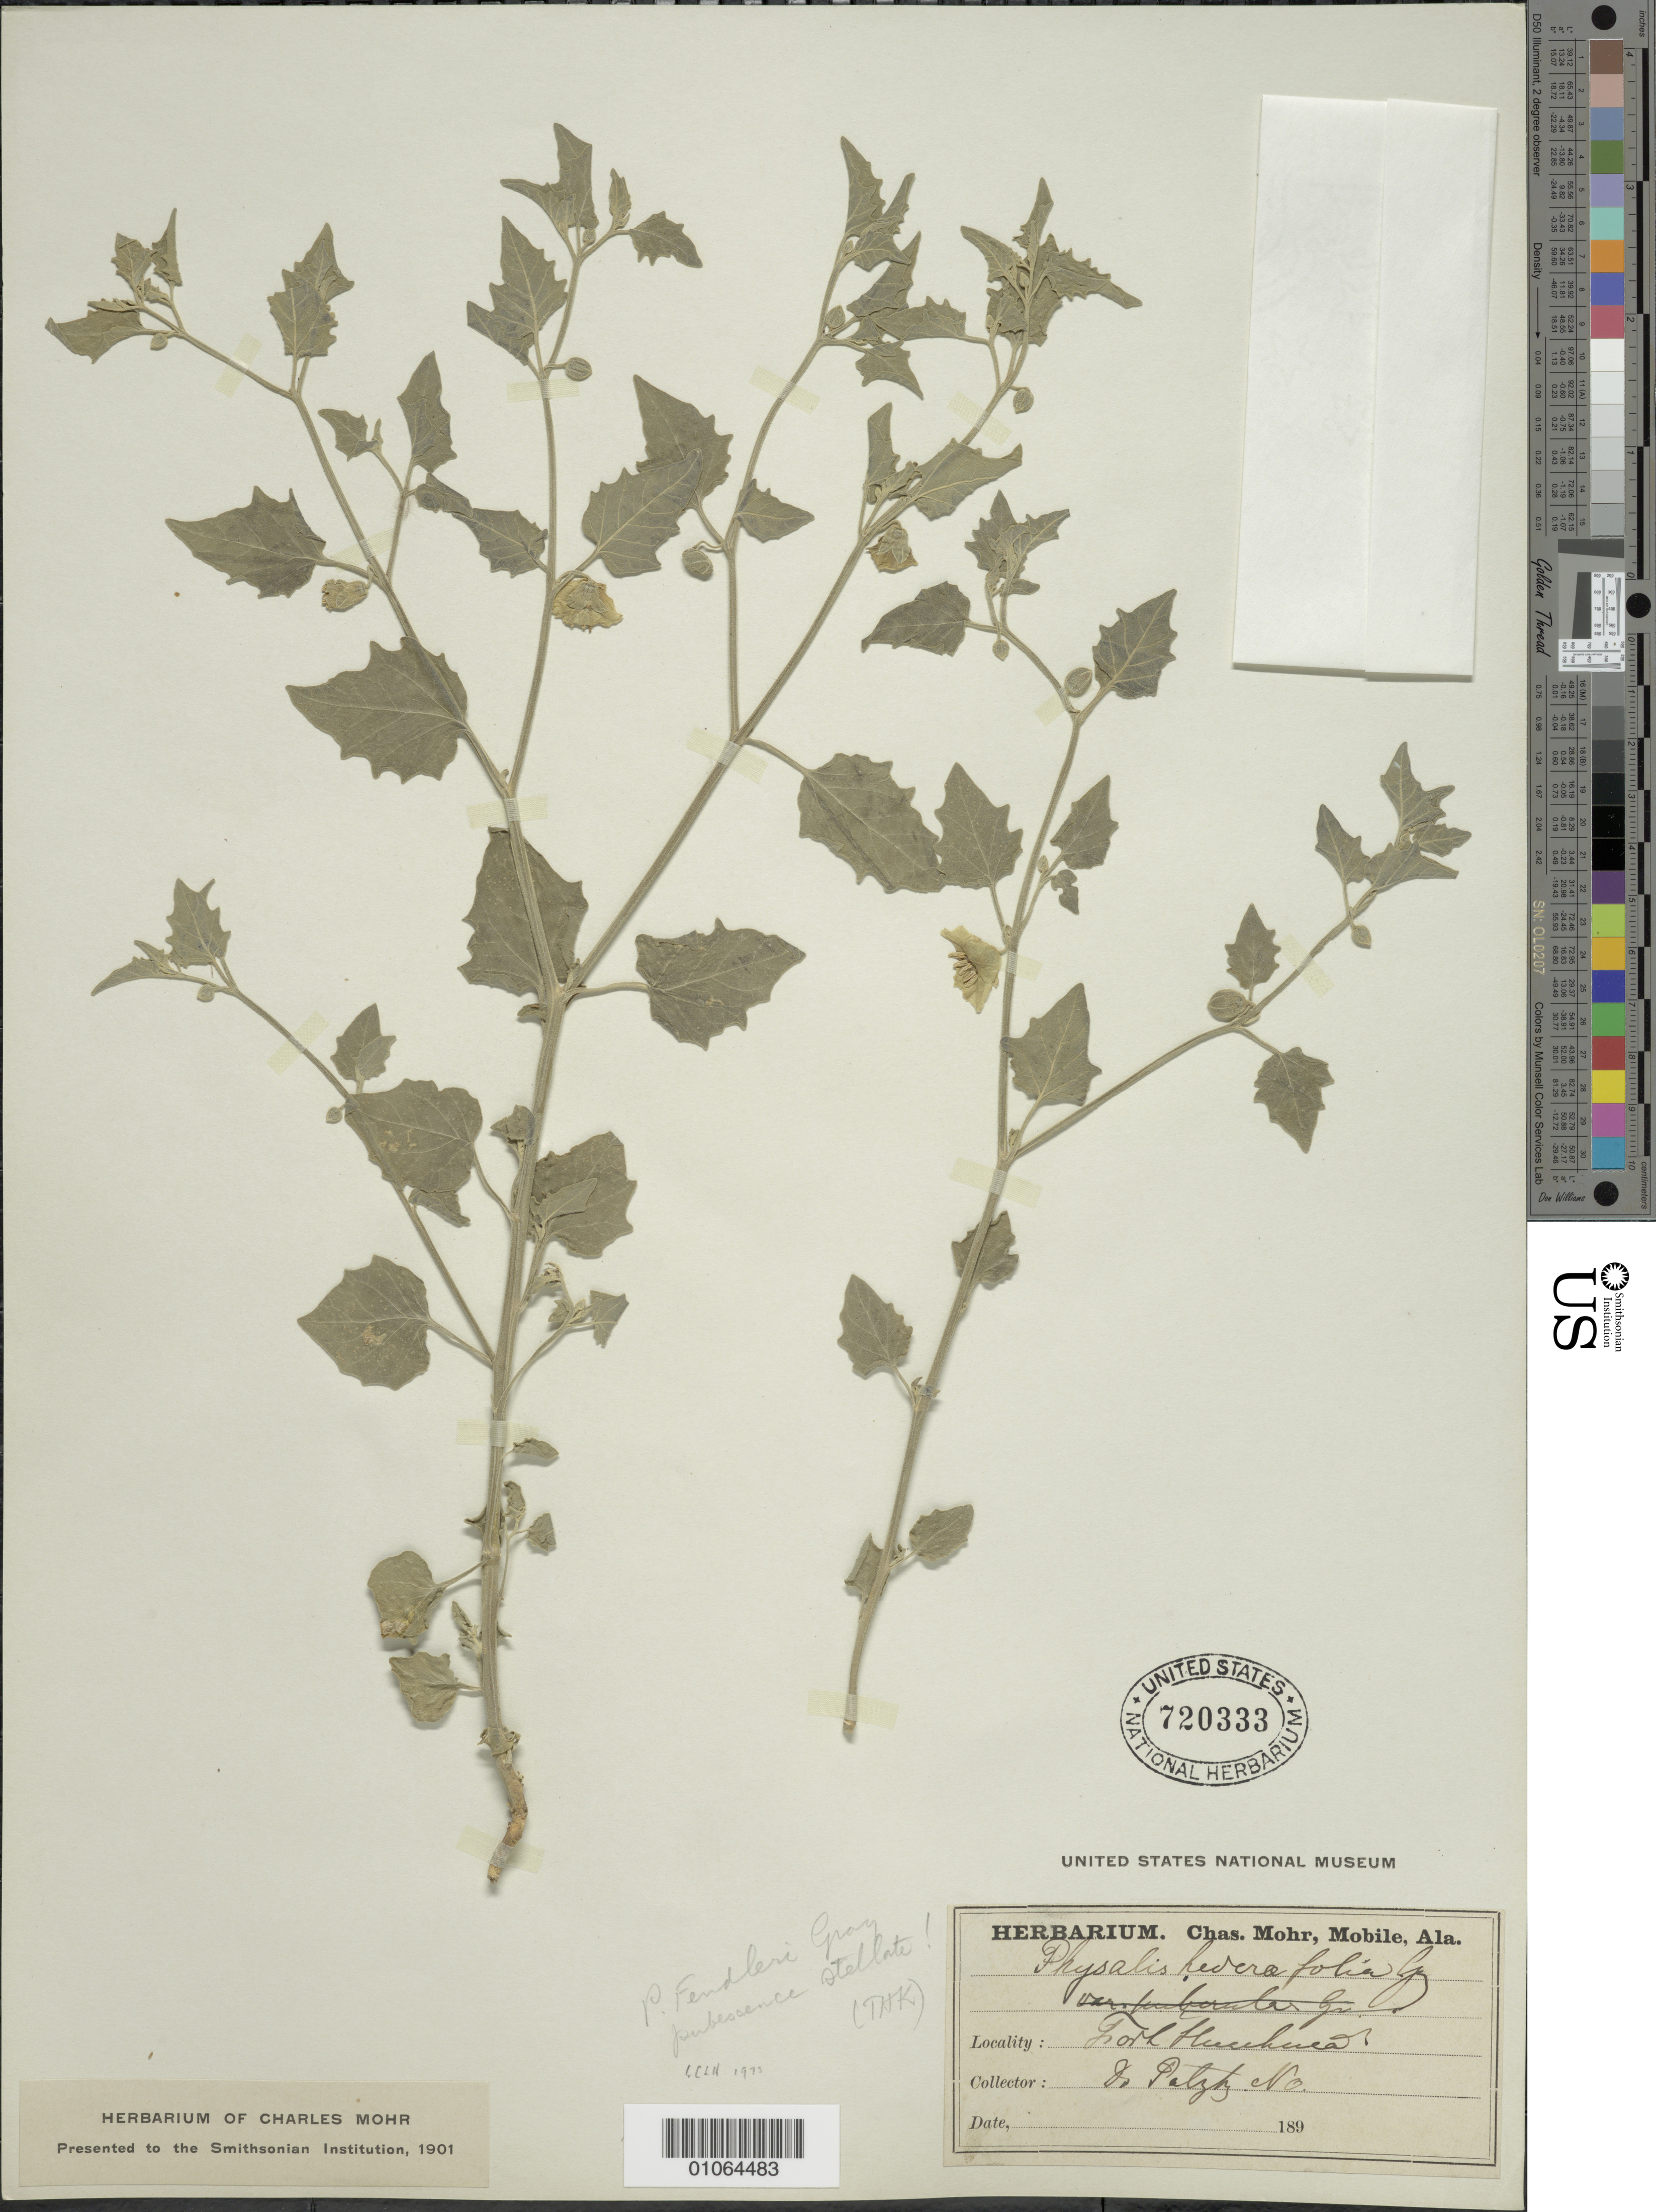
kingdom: Plantae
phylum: Tracheophyta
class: Magnoliopsida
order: Solanales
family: Solanaceae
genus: Physalis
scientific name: Physalis fendleri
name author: A. Gray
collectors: -. Palzky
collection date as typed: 189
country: United States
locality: Fort Huachuca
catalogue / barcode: US 720333